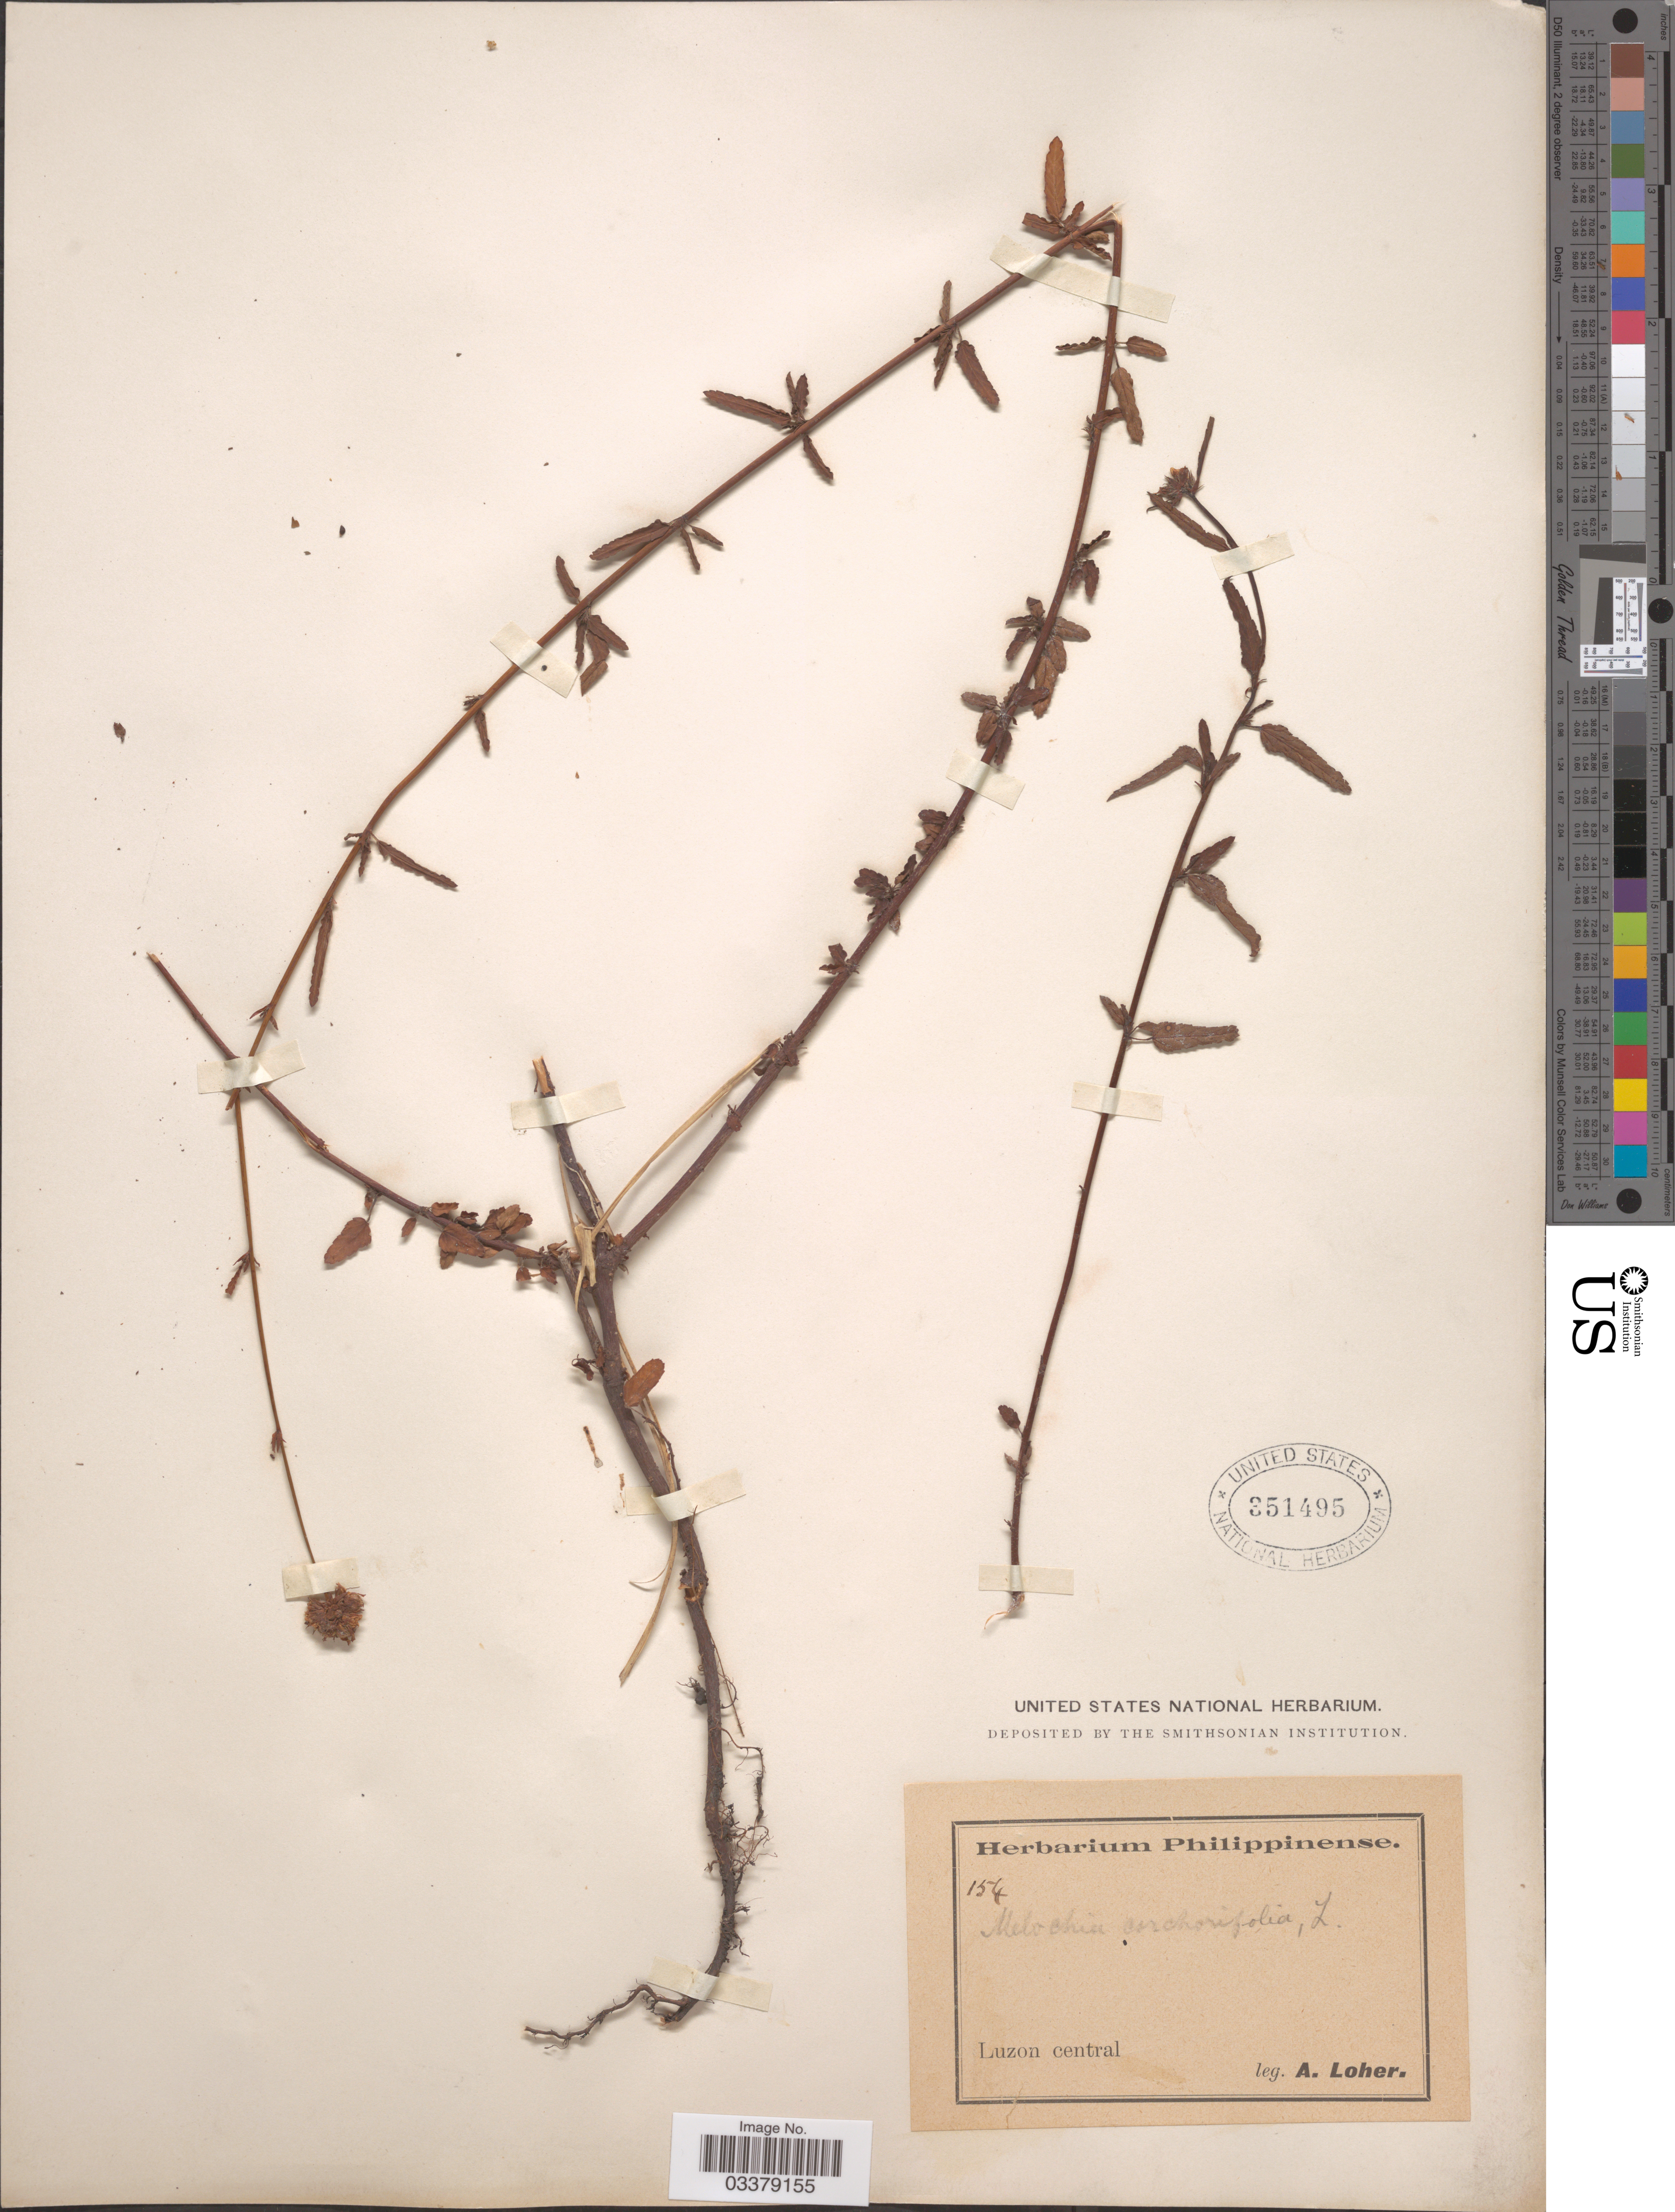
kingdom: Plantae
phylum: Tracheophyta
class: Magnoliopsida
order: Malvales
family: Malvaceae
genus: Melochia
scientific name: Melochia corchorifolia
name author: L.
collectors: A. Loher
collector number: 154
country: Philippines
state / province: Central Luzon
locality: Luzon central.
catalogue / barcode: US 351495